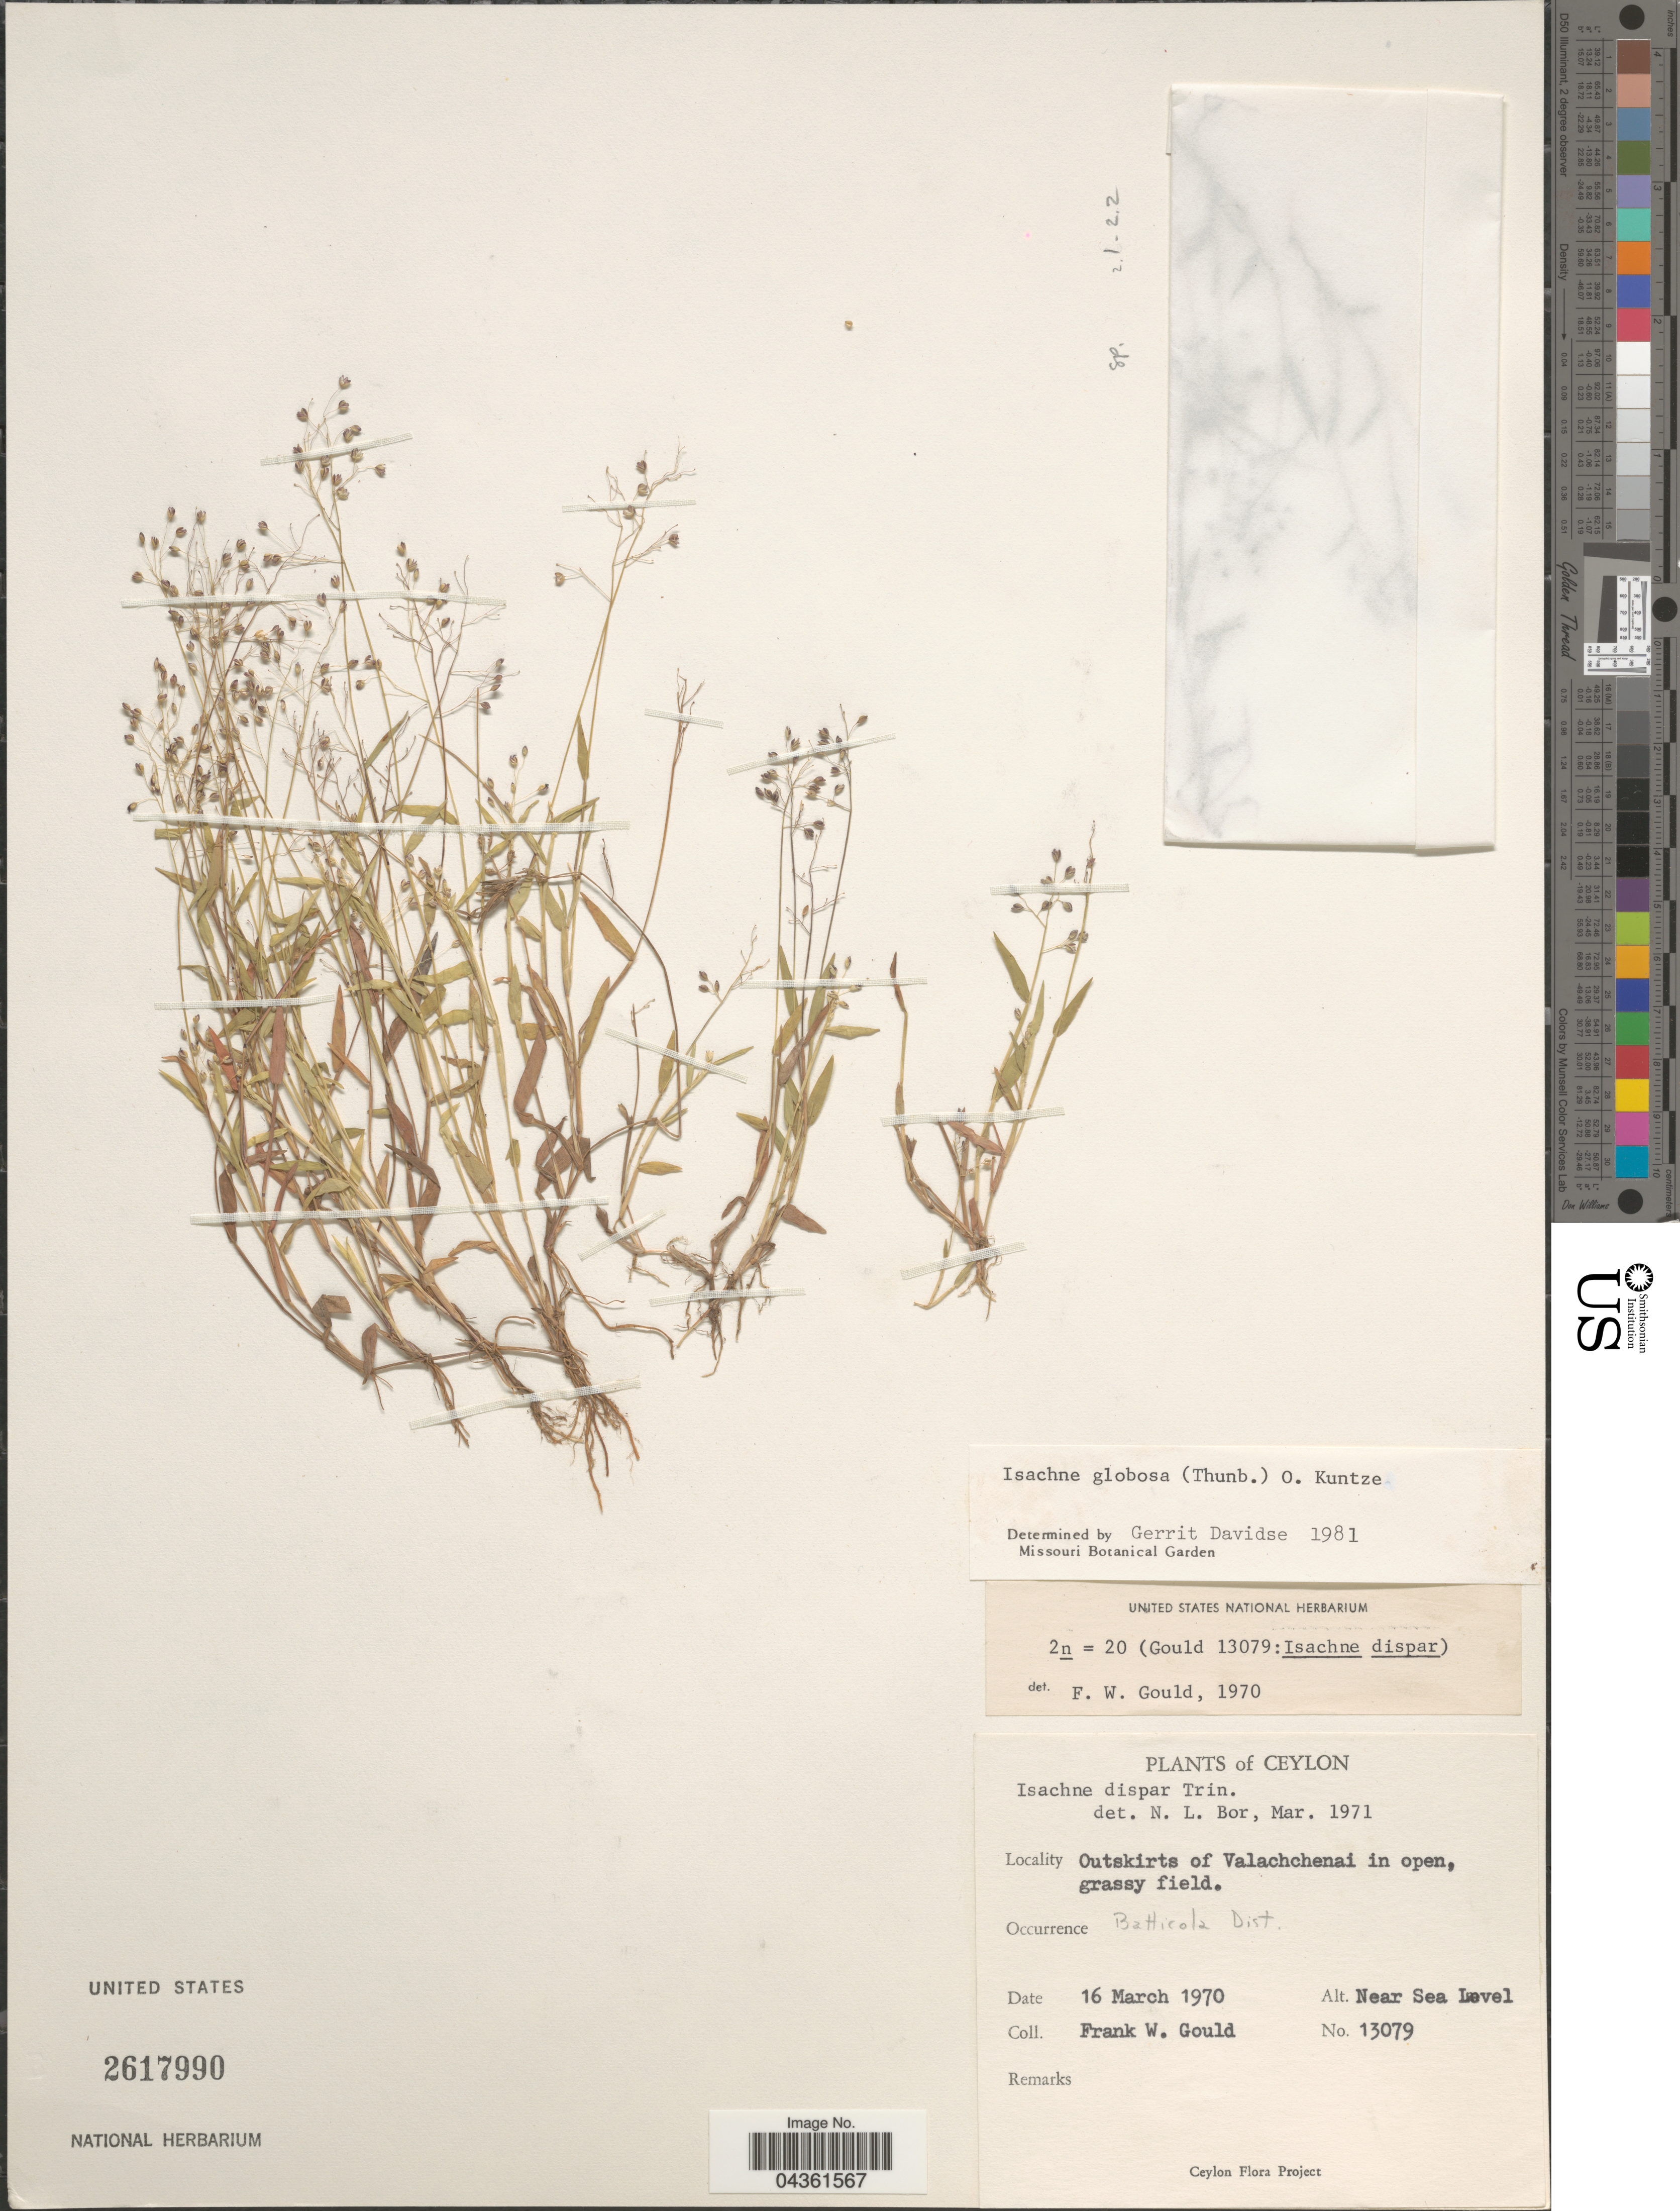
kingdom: Plantae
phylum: Tracheophyta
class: Liliopsida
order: Poales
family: Poaceae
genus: Isachne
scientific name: Isachne globosa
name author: (Thunb.) Kuntze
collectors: F. W. Gould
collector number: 13079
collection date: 1970-03-16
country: Sri Lanka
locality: Ceylon. Outskirts of Valachchenai in open, grassy field. Batticola Dist.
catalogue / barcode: US 2617990